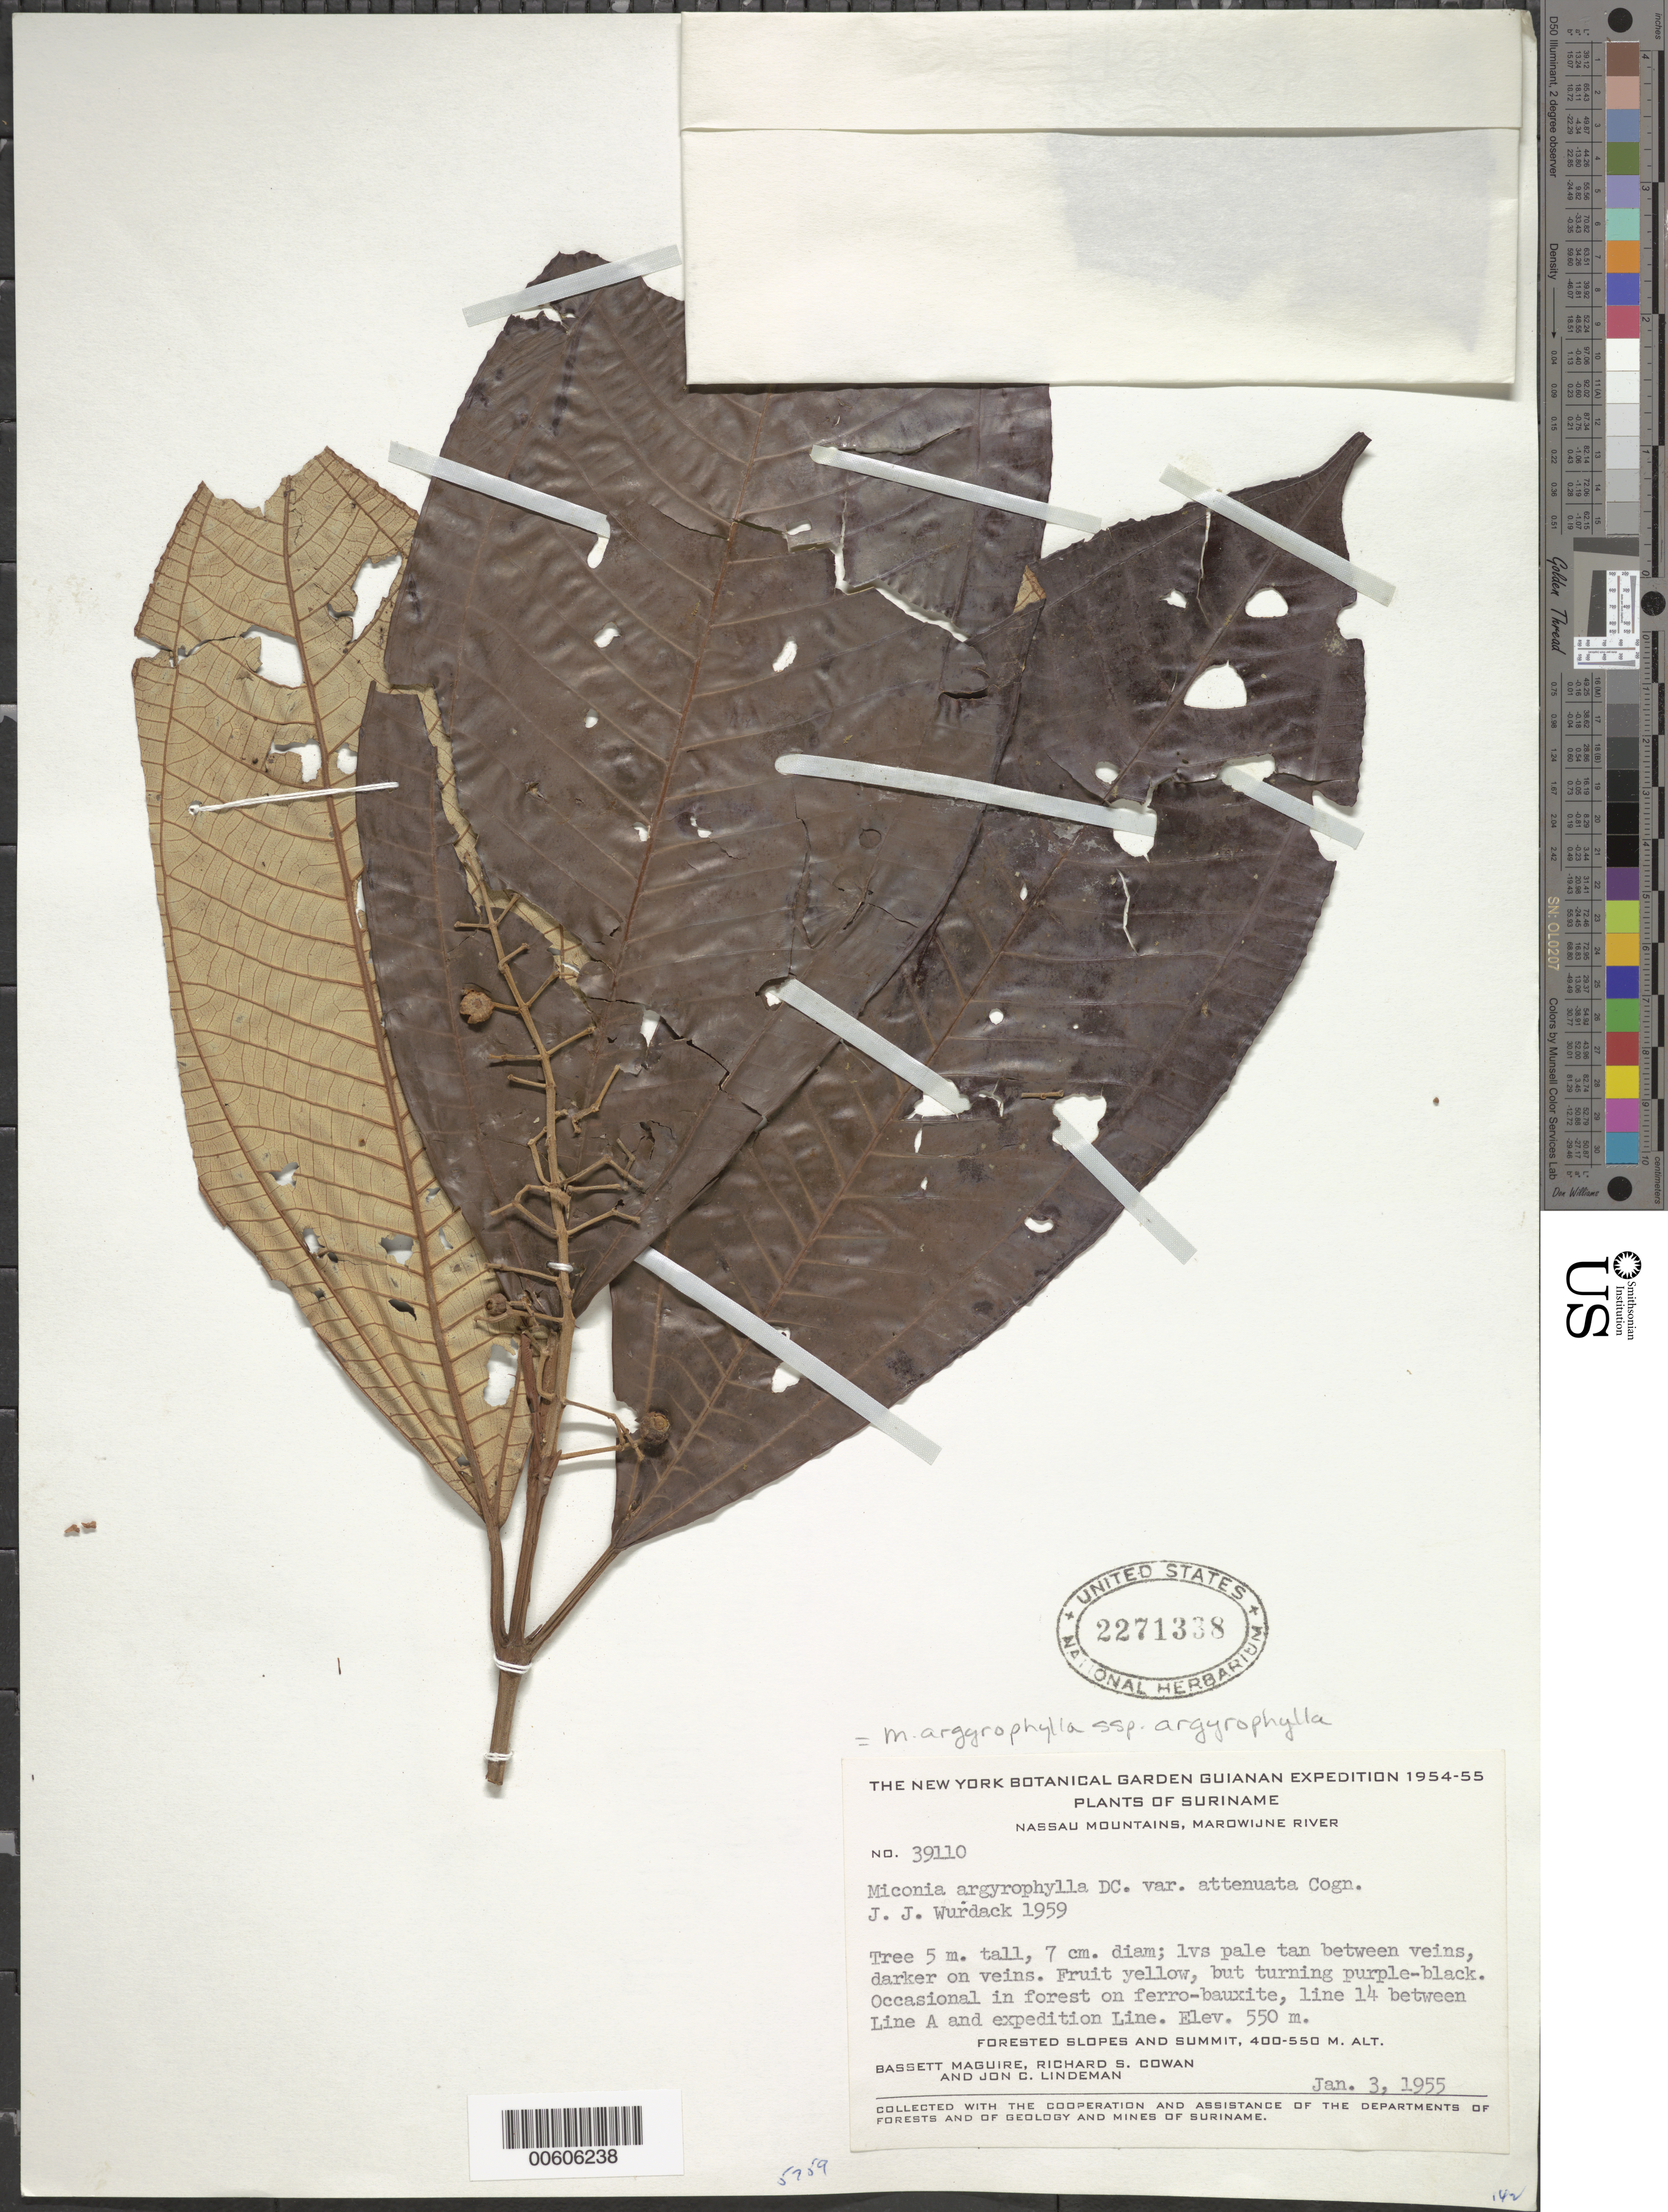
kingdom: Plantae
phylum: Tracheophyta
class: Magnoliopsida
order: Myrtales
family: Melastomataceae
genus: Miconia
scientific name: Miconia argyrophylla subsp. argyrophylla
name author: DC.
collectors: B. Maguire, R. S. Cowan & J. C. Lindeman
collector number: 39110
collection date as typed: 3-Jan-55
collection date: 1955-01-03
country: Suriname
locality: Nassau Mts., Marowijne R.. Line 14 between Line A and expedition Line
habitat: Forest on ferro-bauxite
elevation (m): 550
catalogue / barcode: US 2271338